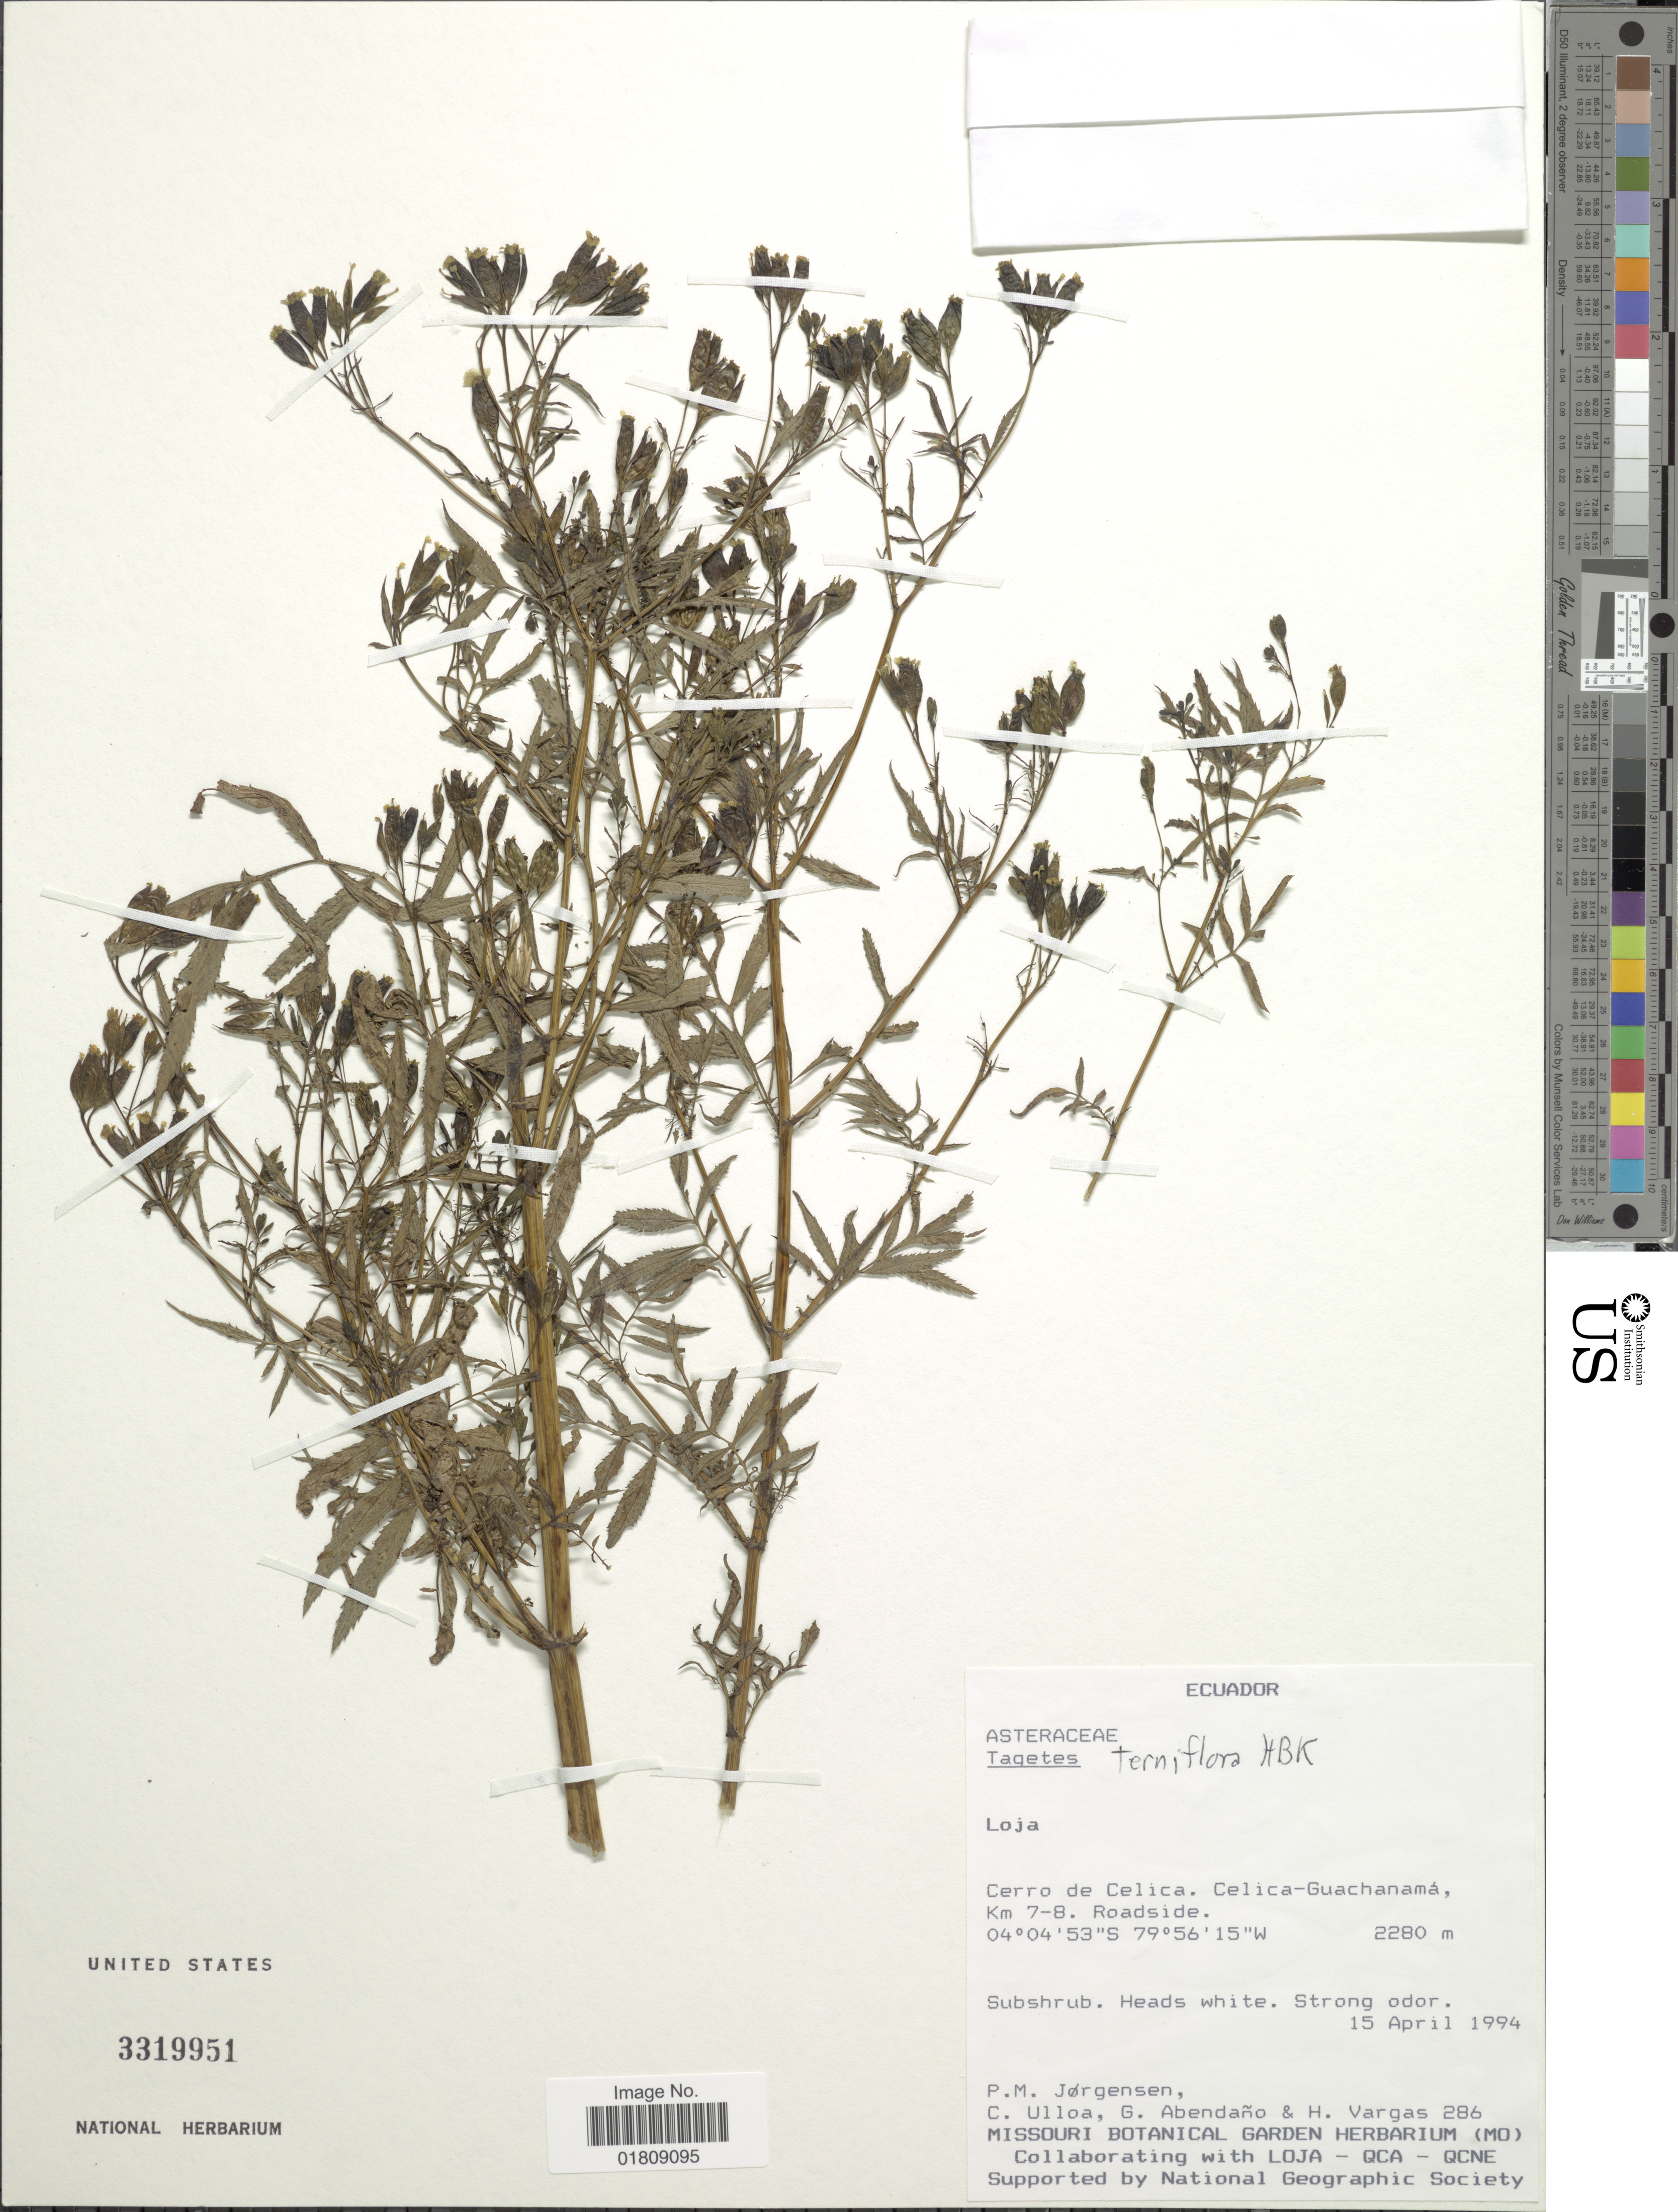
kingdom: Plantae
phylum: Tracheophyta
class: Magnoliopsida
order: Asterales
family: Asteraceae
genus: Tagetes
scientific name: Tagetes terniflora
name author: Kunth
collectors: P. M. Jørgensen, C. Ulloa, G. Abendaño & H. Vargas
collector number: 286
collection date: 1994-04-15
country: Ecuador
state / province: Loja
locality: Cerro de Celica, Celica-Guachanama km 7-8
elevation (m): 2280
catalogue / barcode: US 3319951